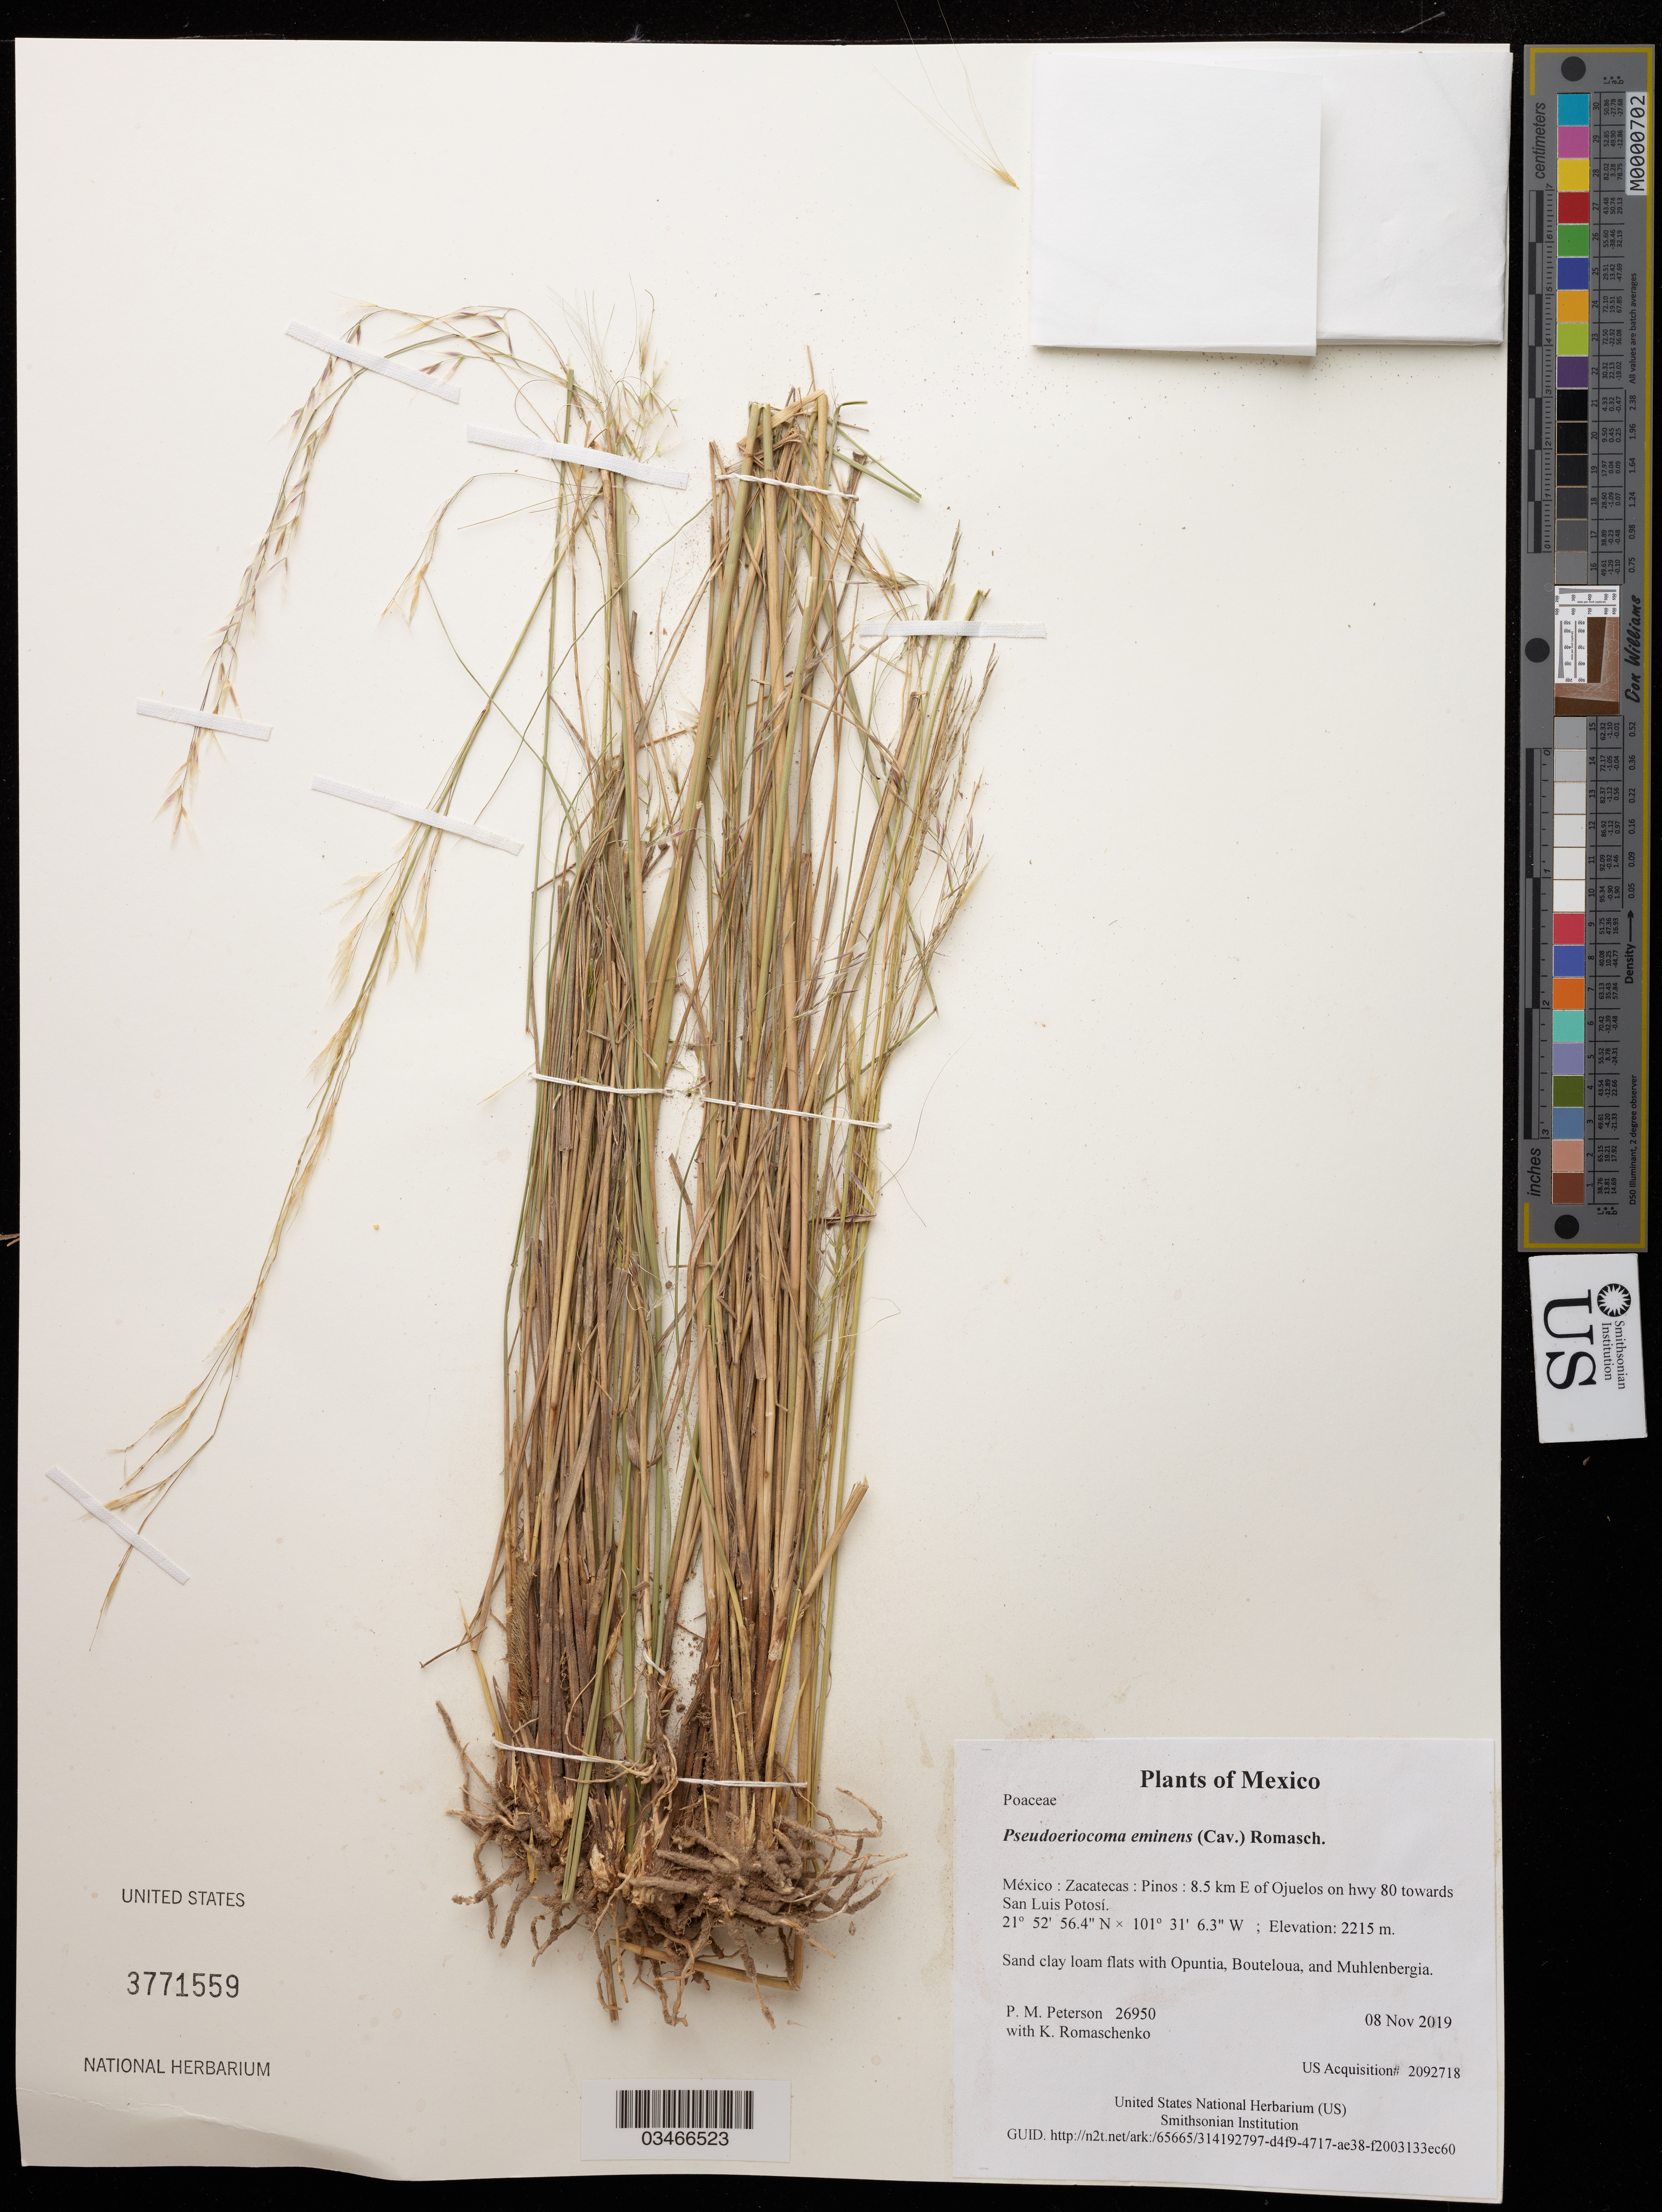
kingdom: Plantae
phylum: Tracheophyta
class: Liliopsida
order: Poales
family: Poaceae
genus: Pseudoeriocoma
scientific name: Pseudoeriocoma eminens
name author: (Cav.) Romasch.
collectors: P. M. Peterson & K. Romaschenko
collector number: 26950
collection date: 2019-11-19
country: México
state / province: México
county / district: Toluca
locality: Nevado de Toluca National Park, NE slopes of Nevado de Toluca, on walking path to Lago La Luna and Lago del Sol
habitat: Sand clay loam flats with Opuntia, Bouteloua, and Muhlenbergia.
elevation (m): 1263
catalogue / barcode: US 3771559